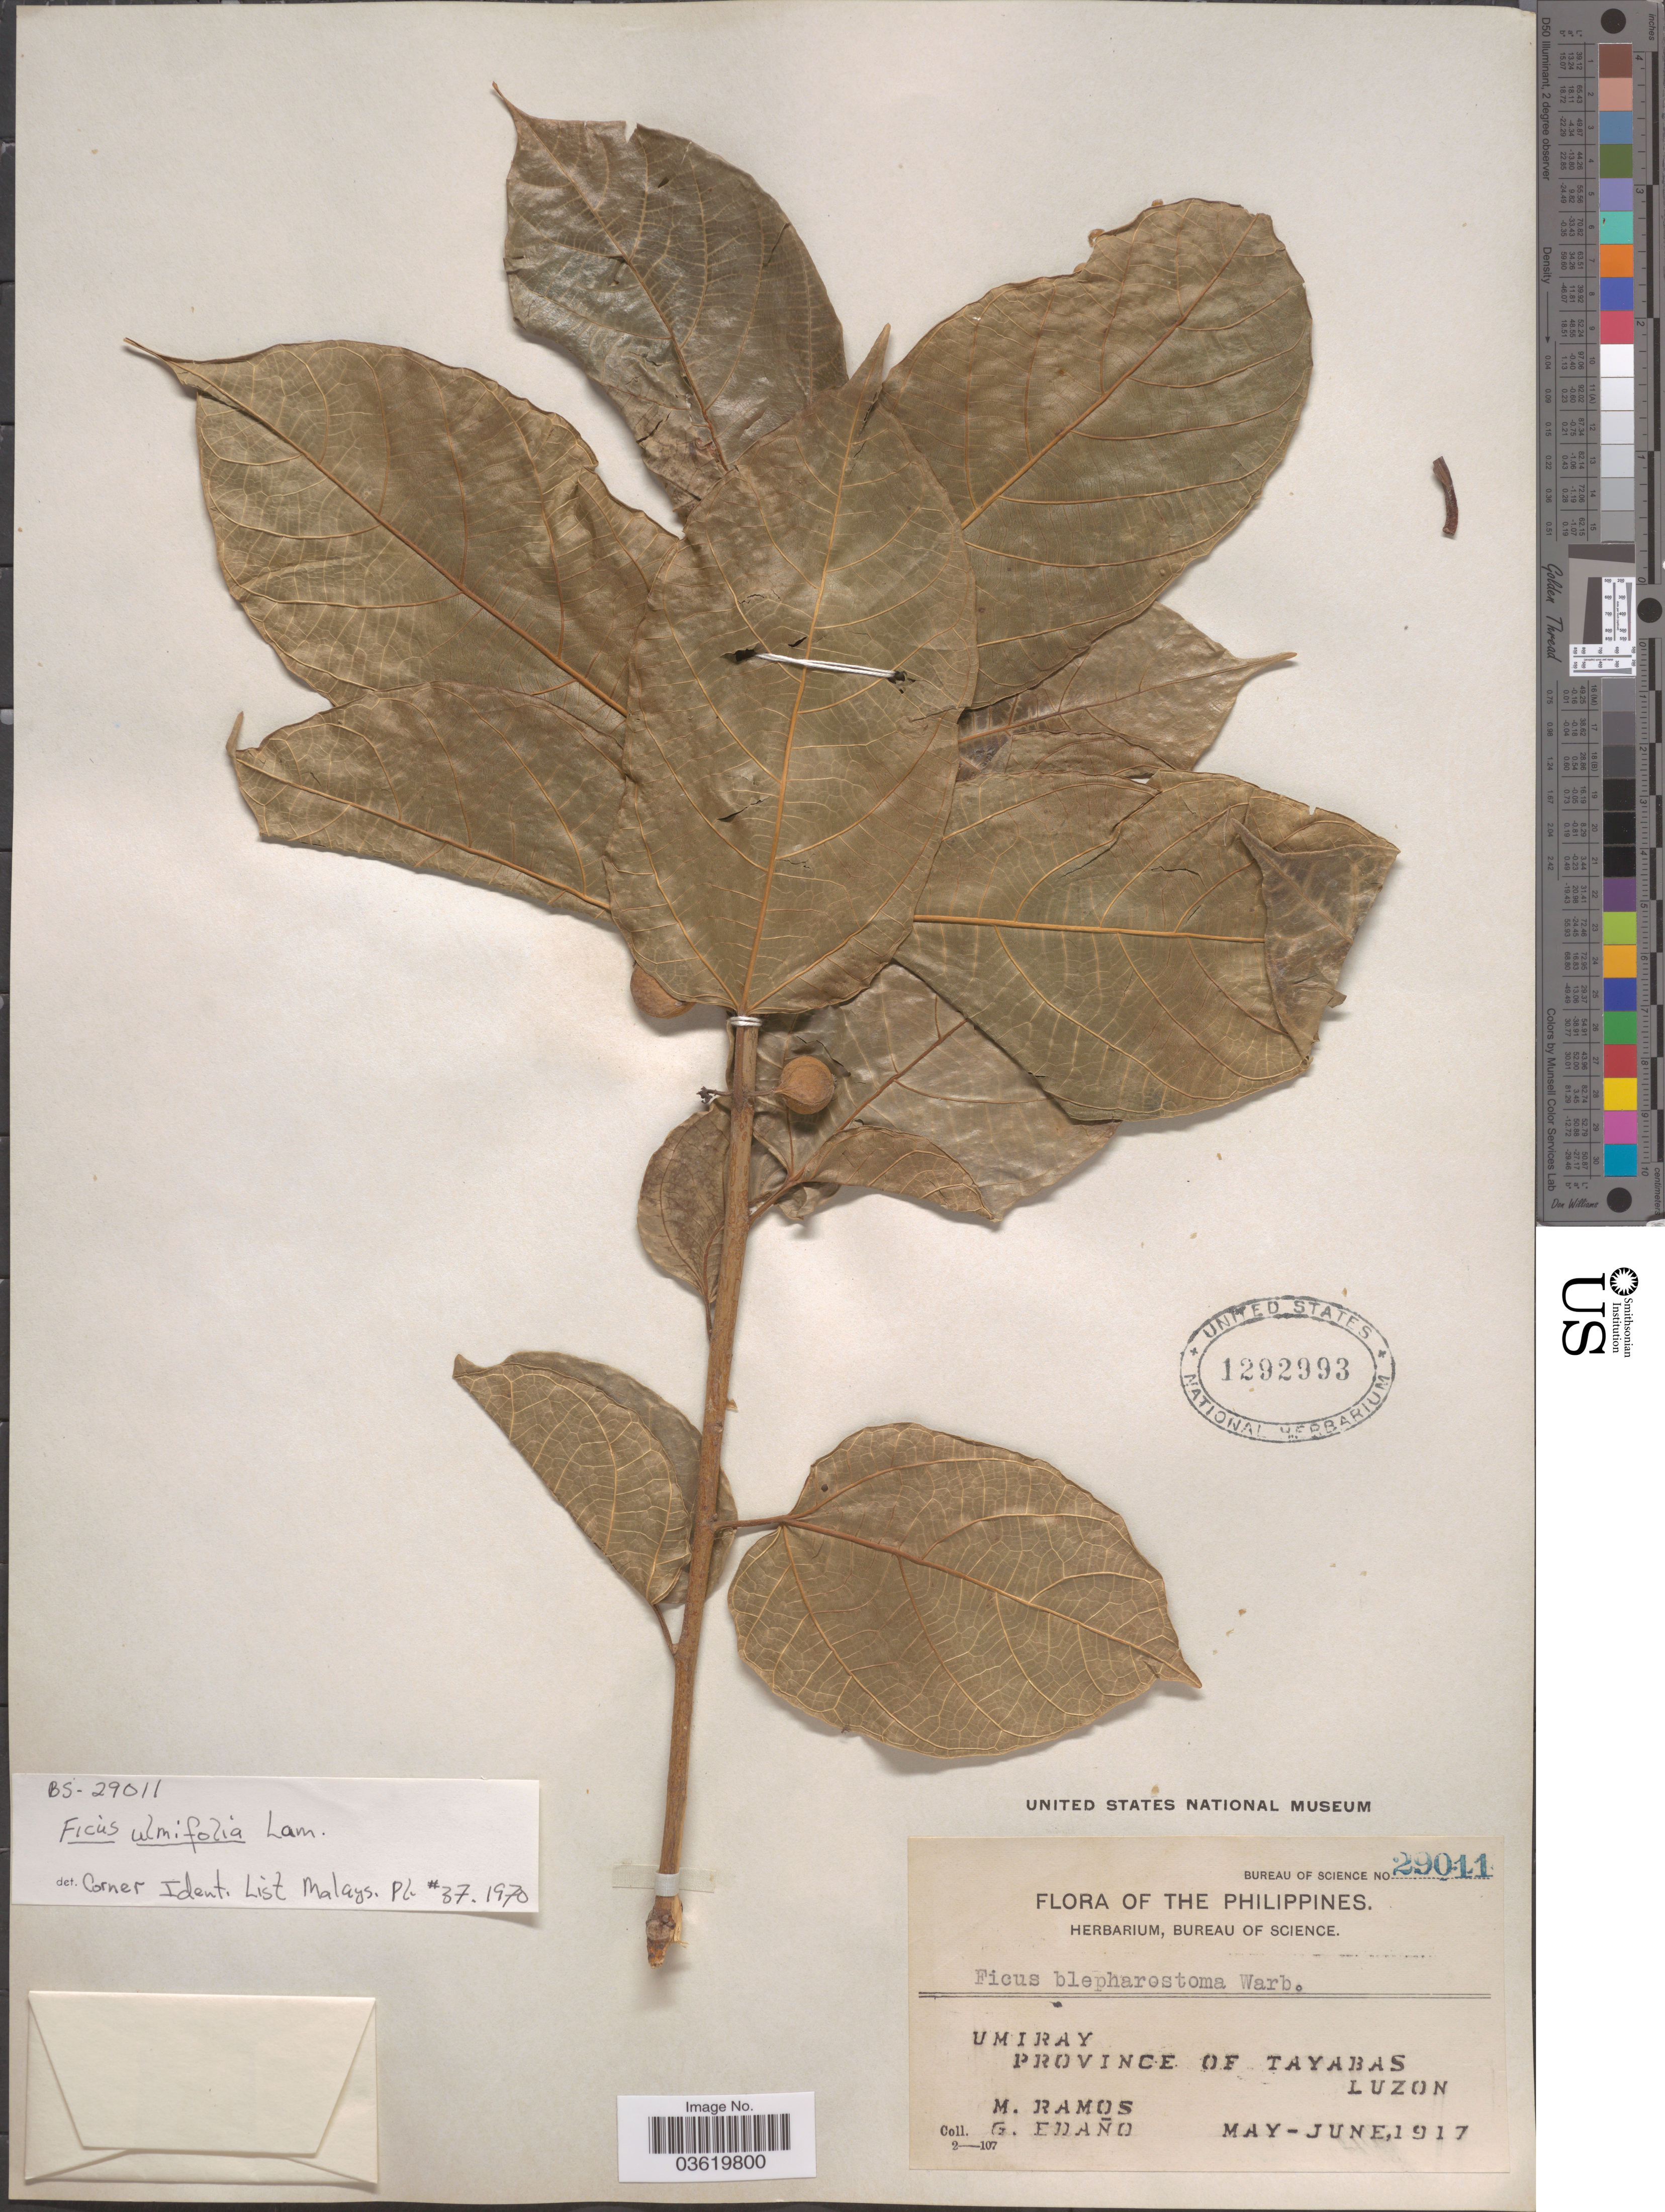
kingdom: Plantae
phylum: Tracheophyta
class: Magnoliopsida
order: Rosales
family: Moraceae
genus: Ficus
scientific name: Ficus ulmifolia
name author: Lam.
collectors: M. Ramos & G. Edaño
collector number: Bureau of Science 29011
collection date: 1917-05/1917-06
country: Philippines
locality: Umiray. Province of Tayabas. Luzon.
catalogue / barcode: US 1292993